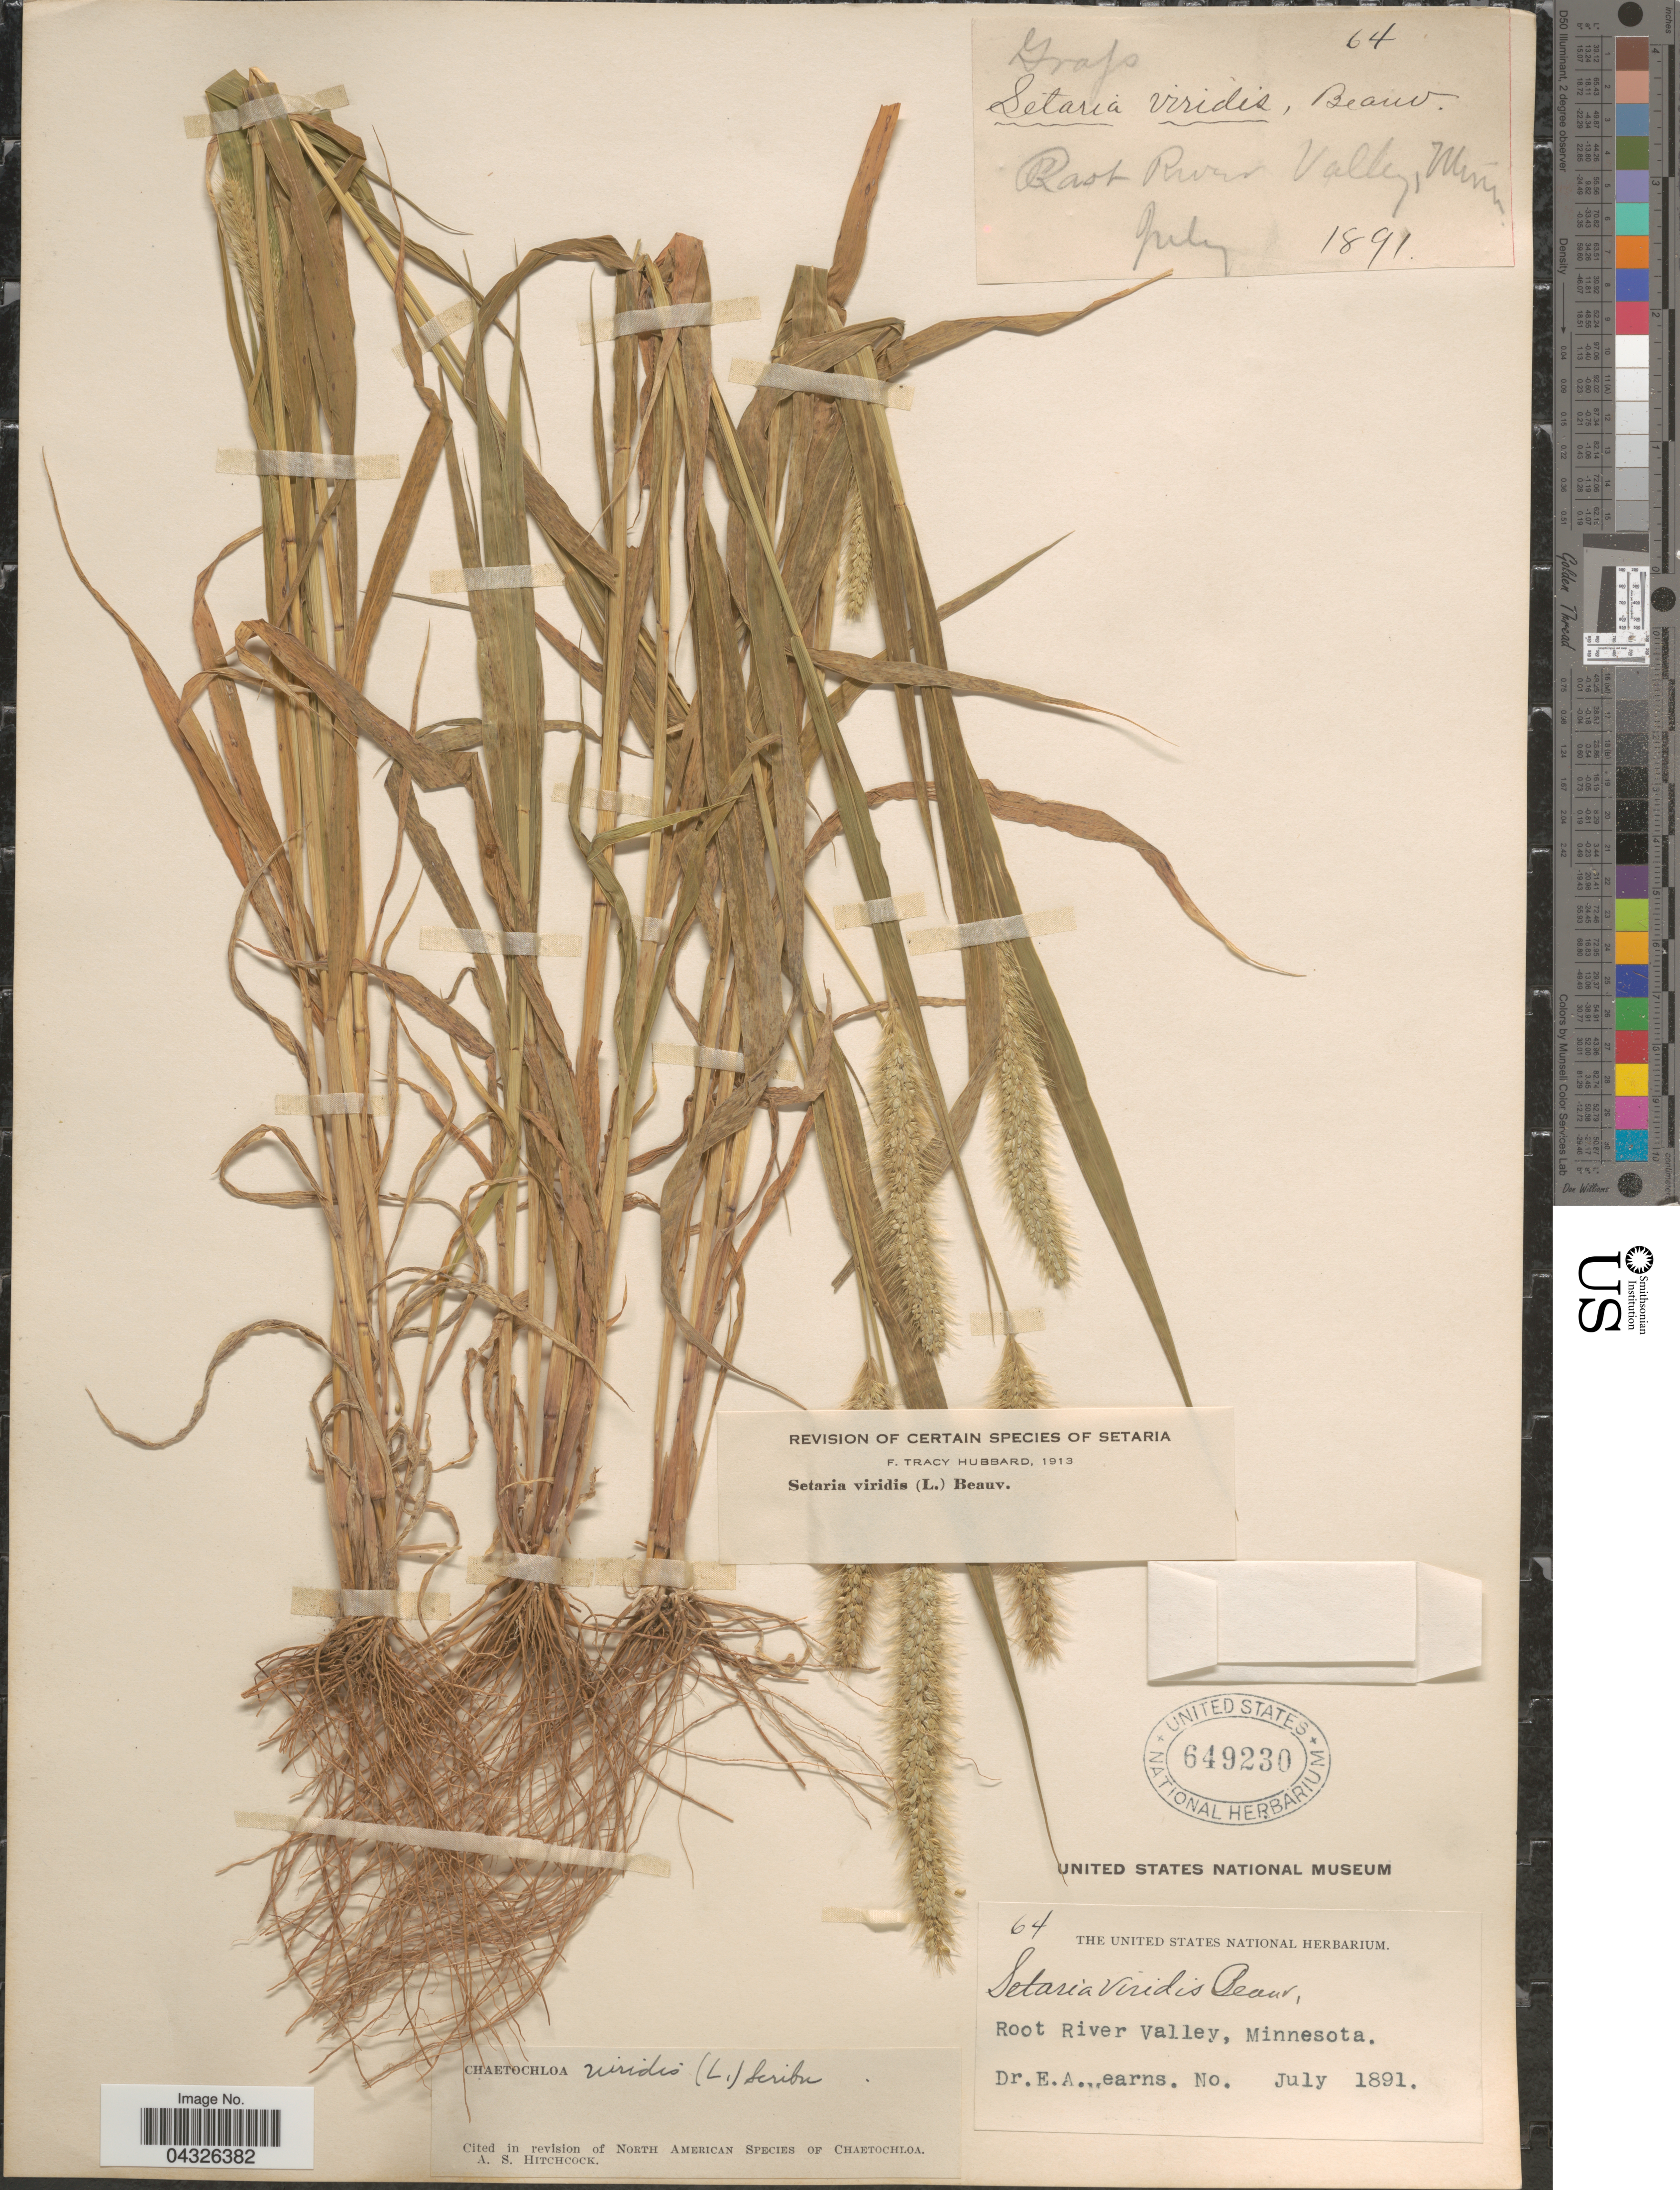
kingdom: Plantae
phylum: Tracheophyta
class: Liliopsida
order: Poales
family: Poaceae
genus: Setaria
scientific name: Setaria viridis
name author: (L.) P. Beauv.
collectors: E. Earns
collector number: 64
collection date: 1891-07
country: United States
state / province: Minnesota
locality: Root River Valley.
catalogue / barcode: US 649230